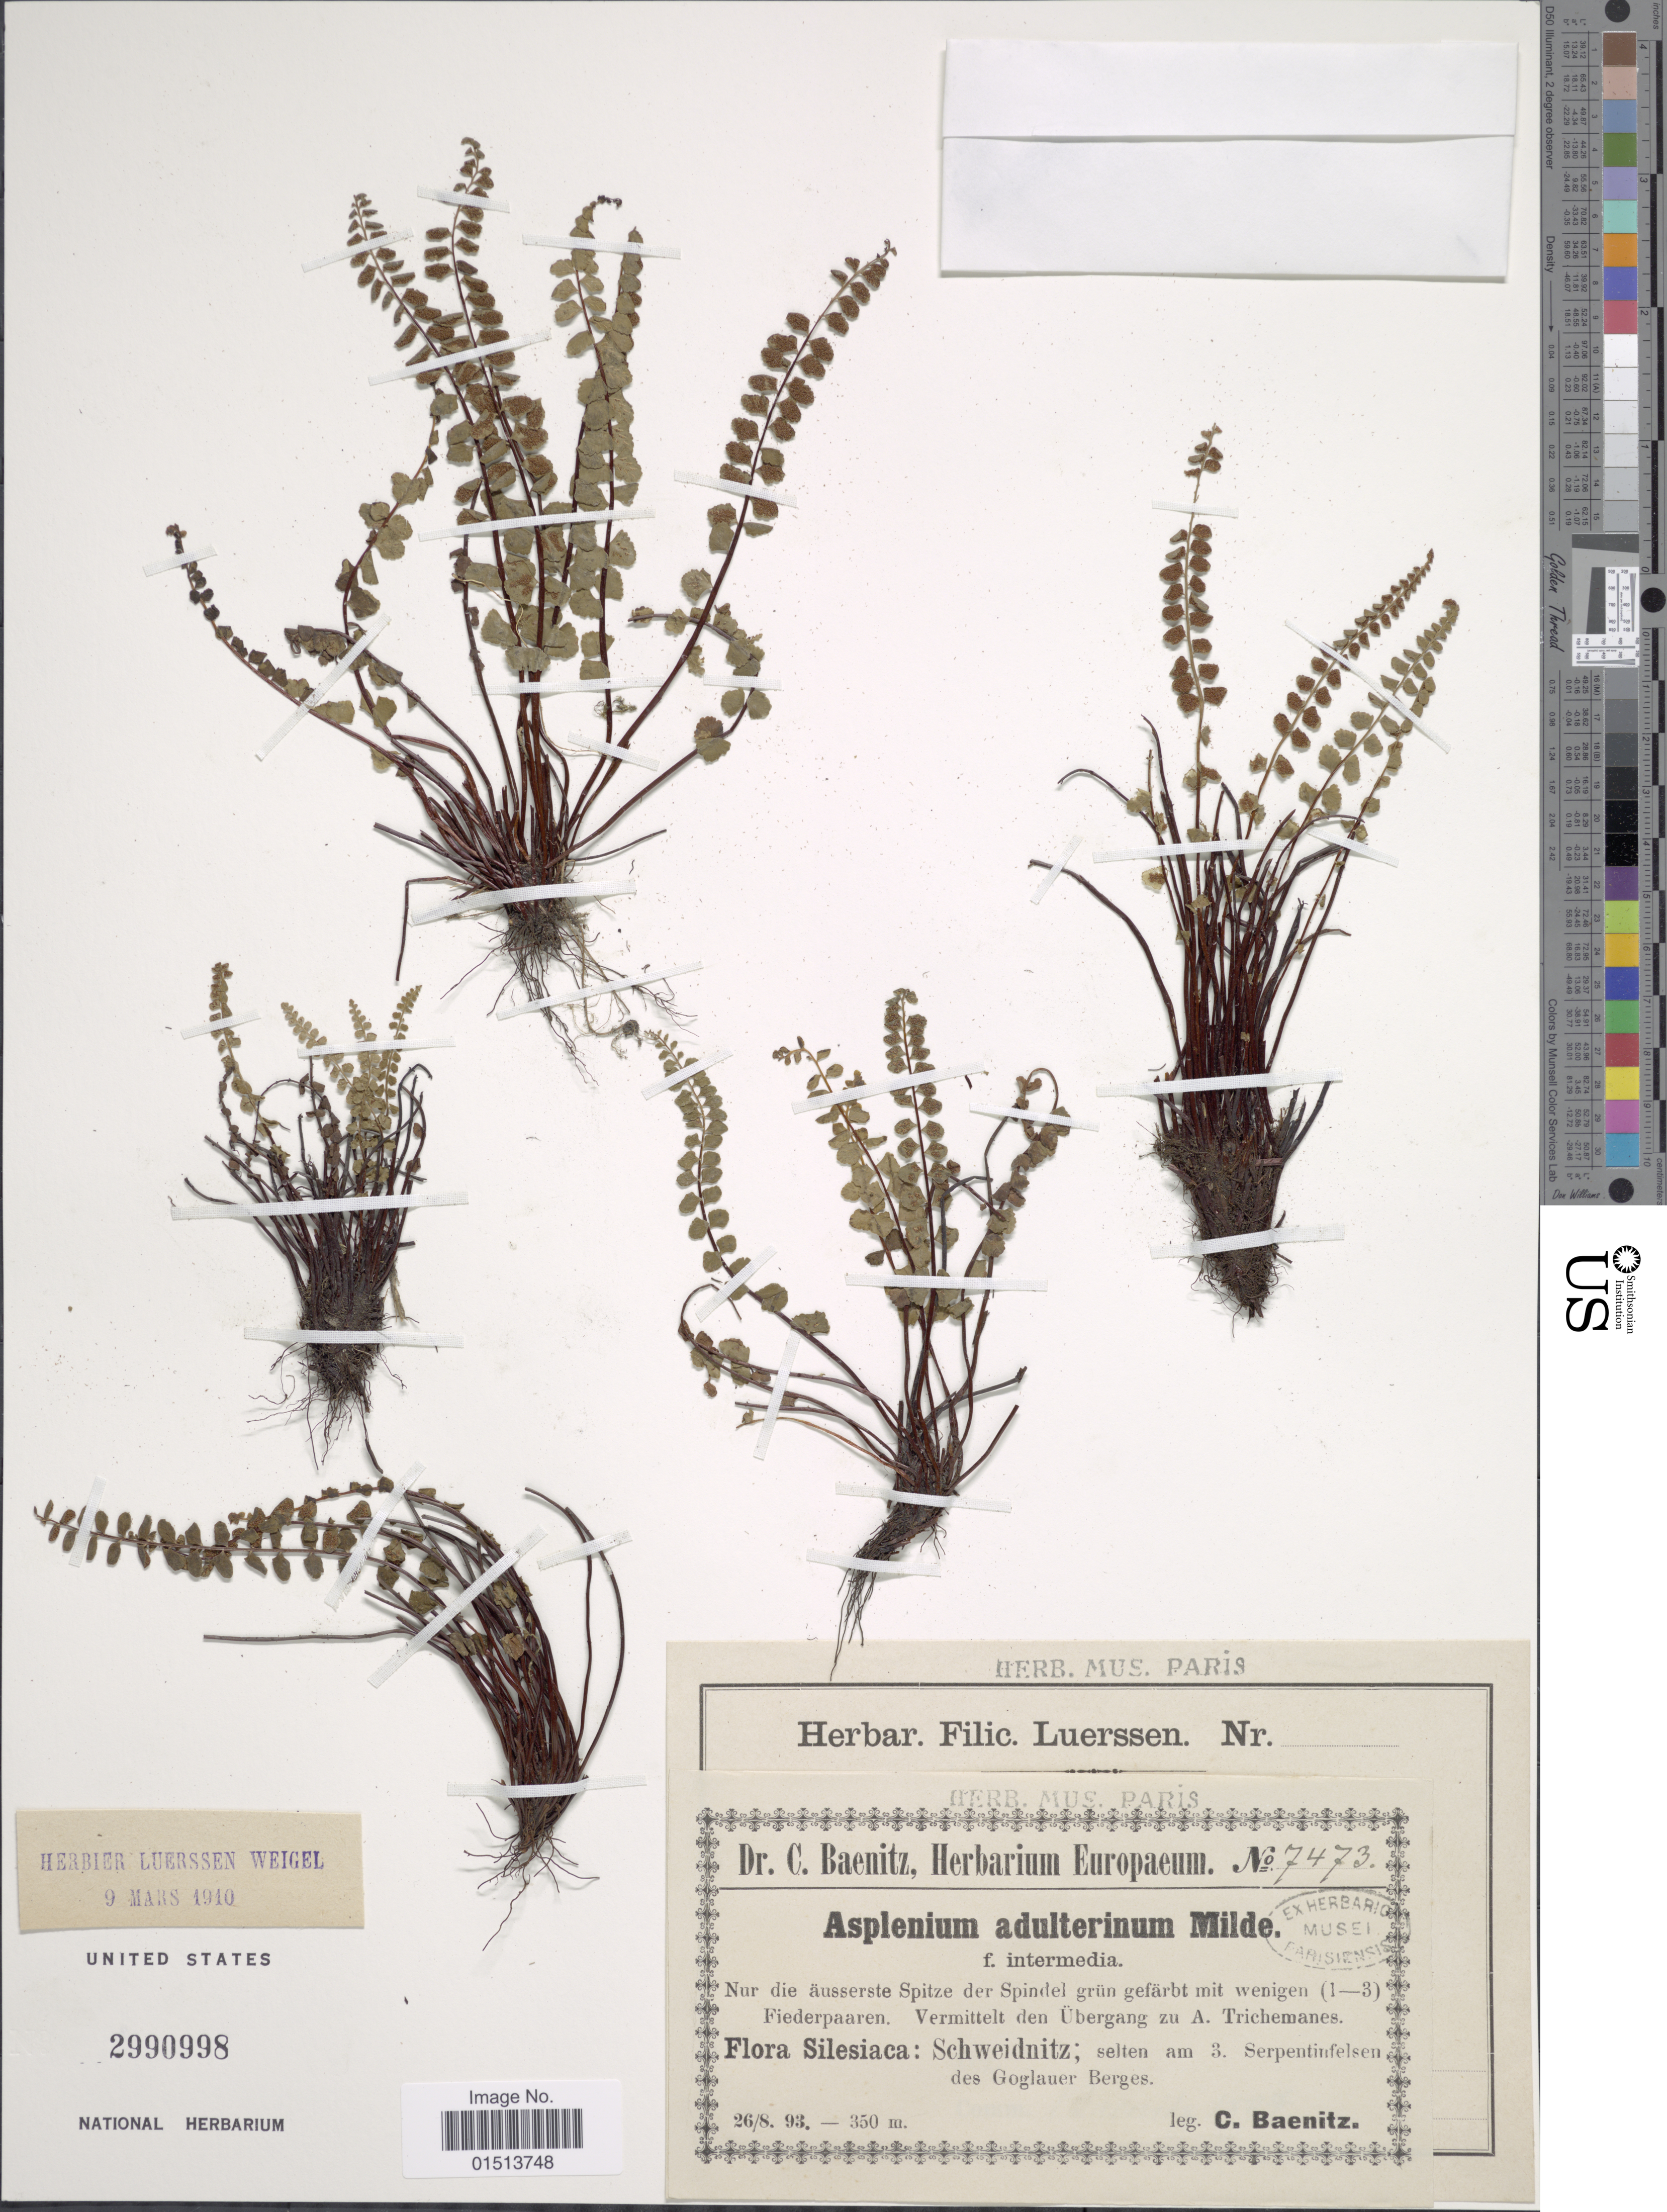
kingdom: Plantae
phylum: Tracheophyta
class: Polypodiopsida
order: Polypodiales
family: Aspleniaceae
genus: Asplenium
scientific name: Asplenium adulterinum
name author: Milde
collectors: C. G. Baenitz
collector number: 7473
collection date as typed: Transcribed d/m/y: 26/8/93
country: Poland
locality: Silesiaca: Schweidnitz; selten am 3. Serpentinfelsen des Goglauer Berges.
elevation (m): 350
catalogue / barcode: US 2990998